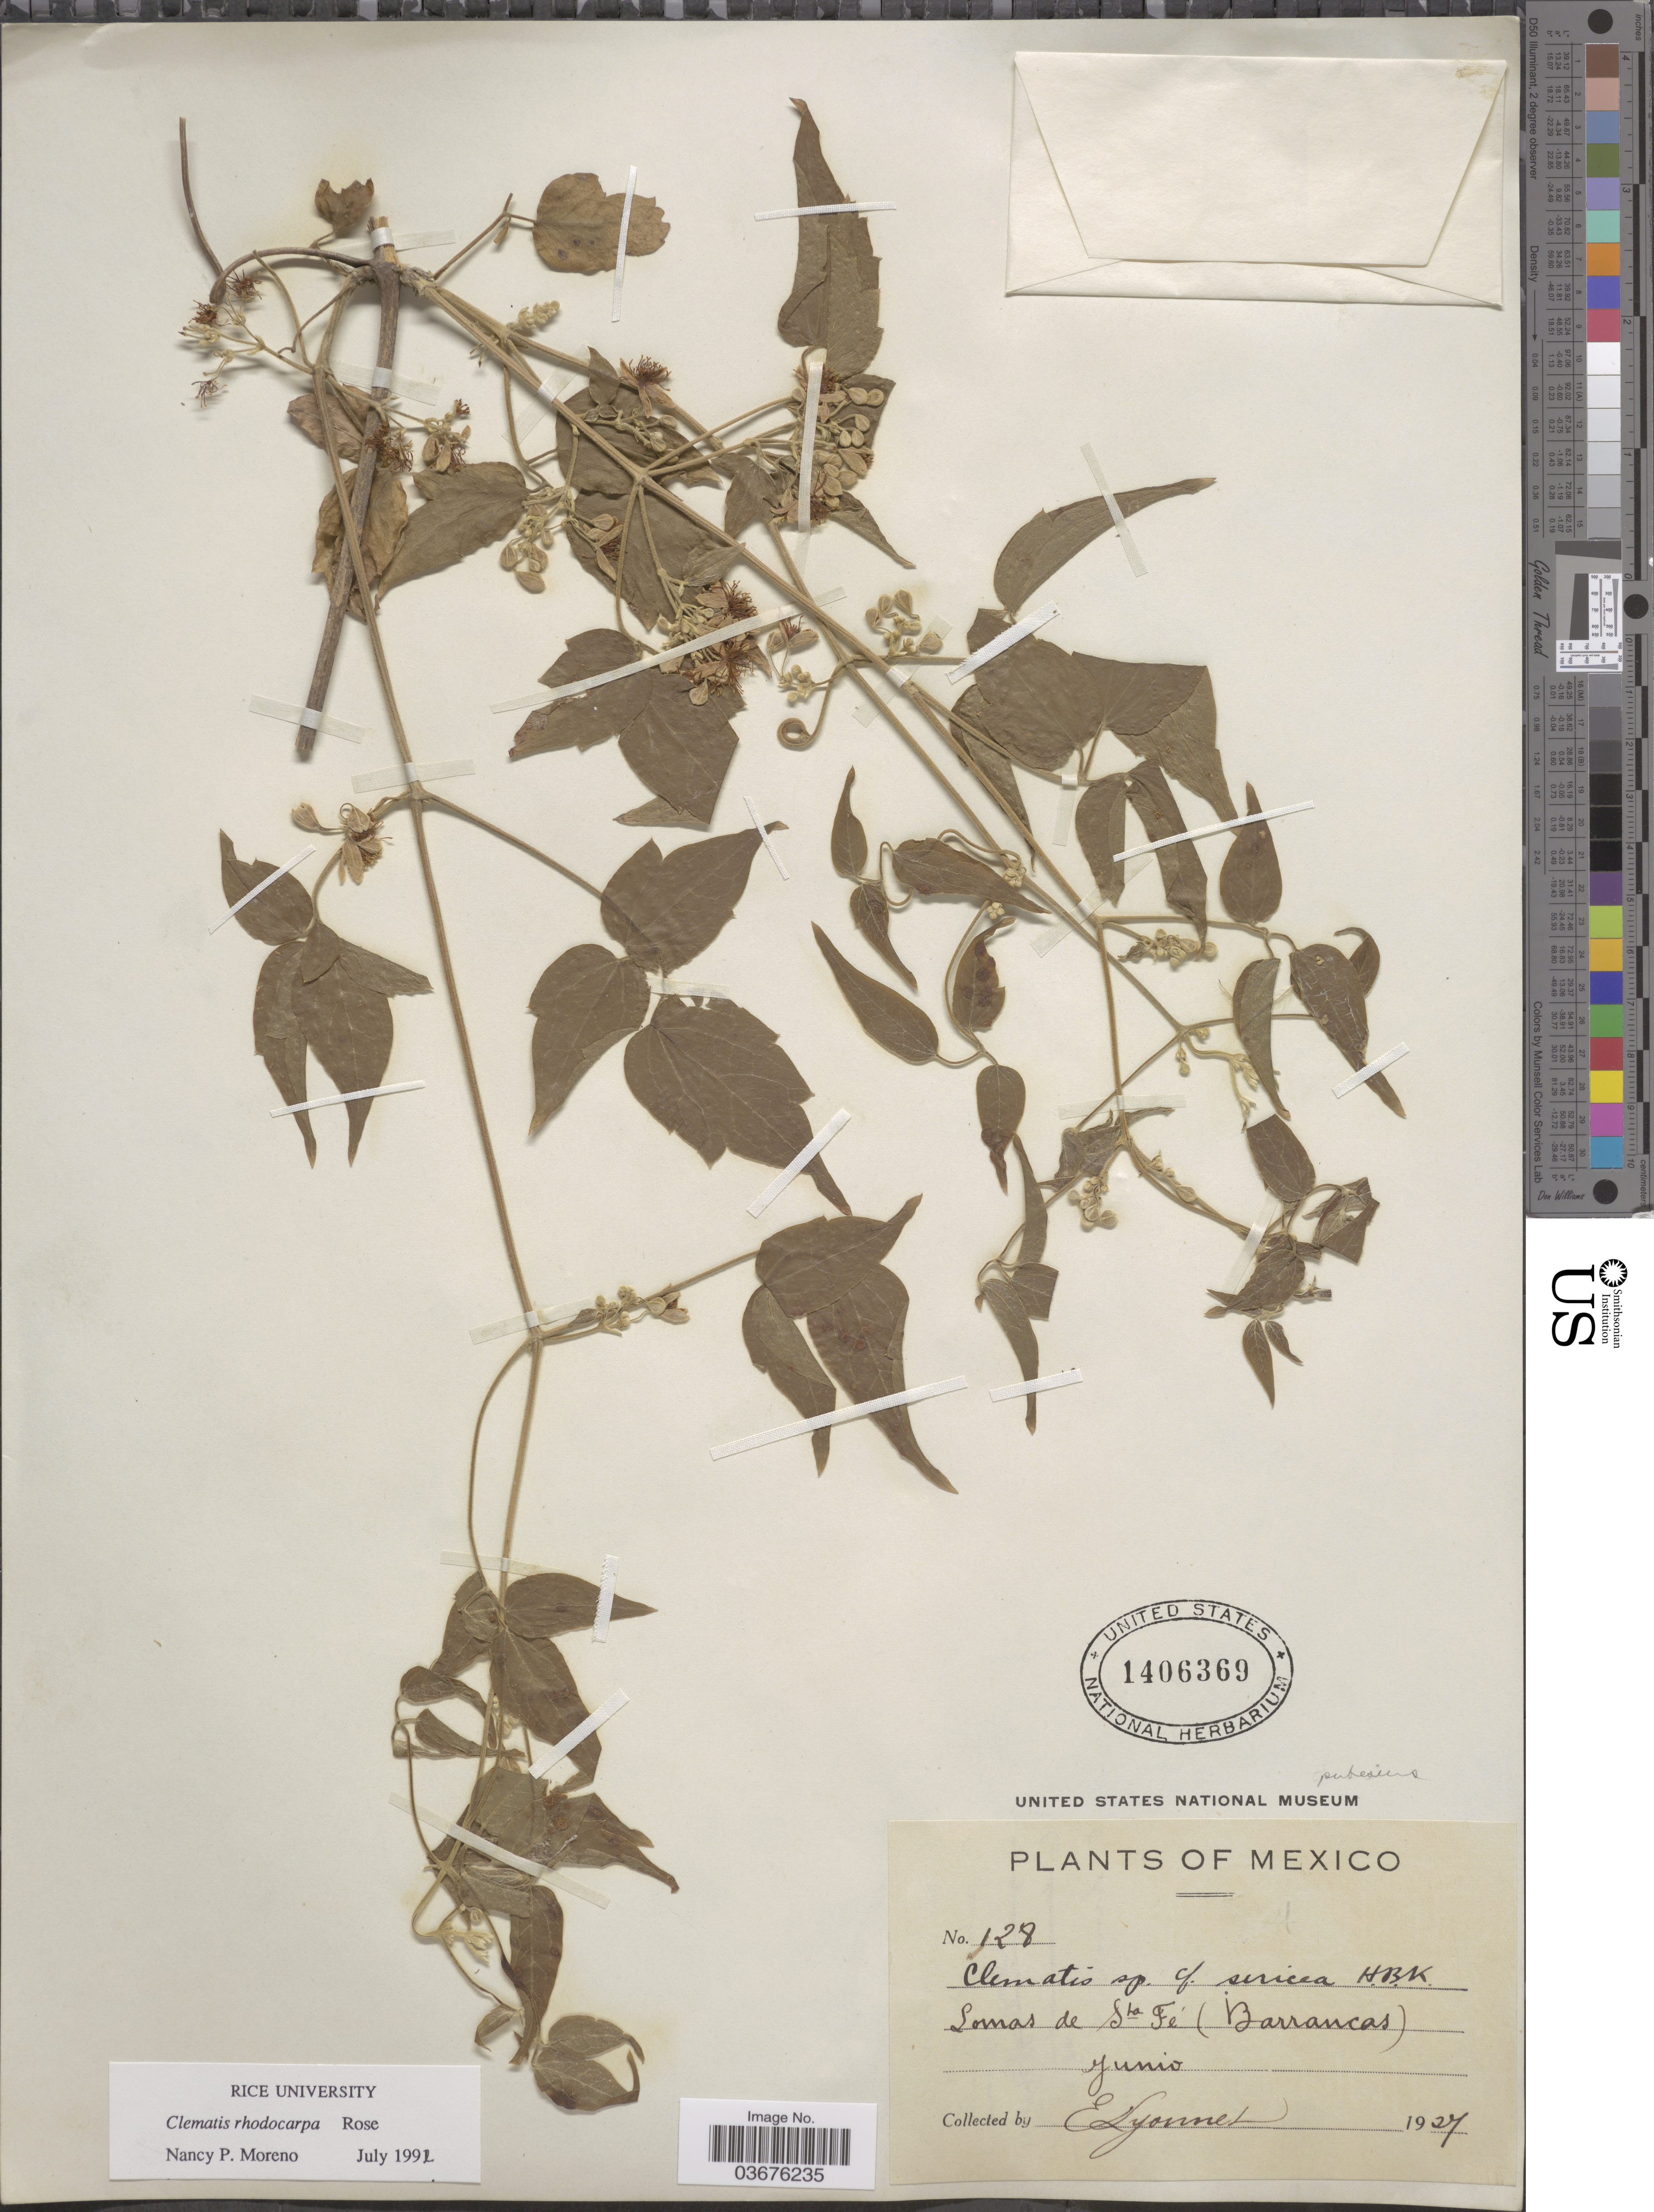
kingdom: Plantae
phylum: Tracheophyta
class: Magnoliopsida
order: Ranunculales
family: Ranunculaceae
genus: Clematis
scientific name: Clematis rhodocarpa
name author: Rose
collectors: E. Lyonnet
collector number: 128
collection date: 1927-06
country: Mexico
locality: Lomas de Sta Fé (Barrancas).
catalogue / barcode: US 1406369